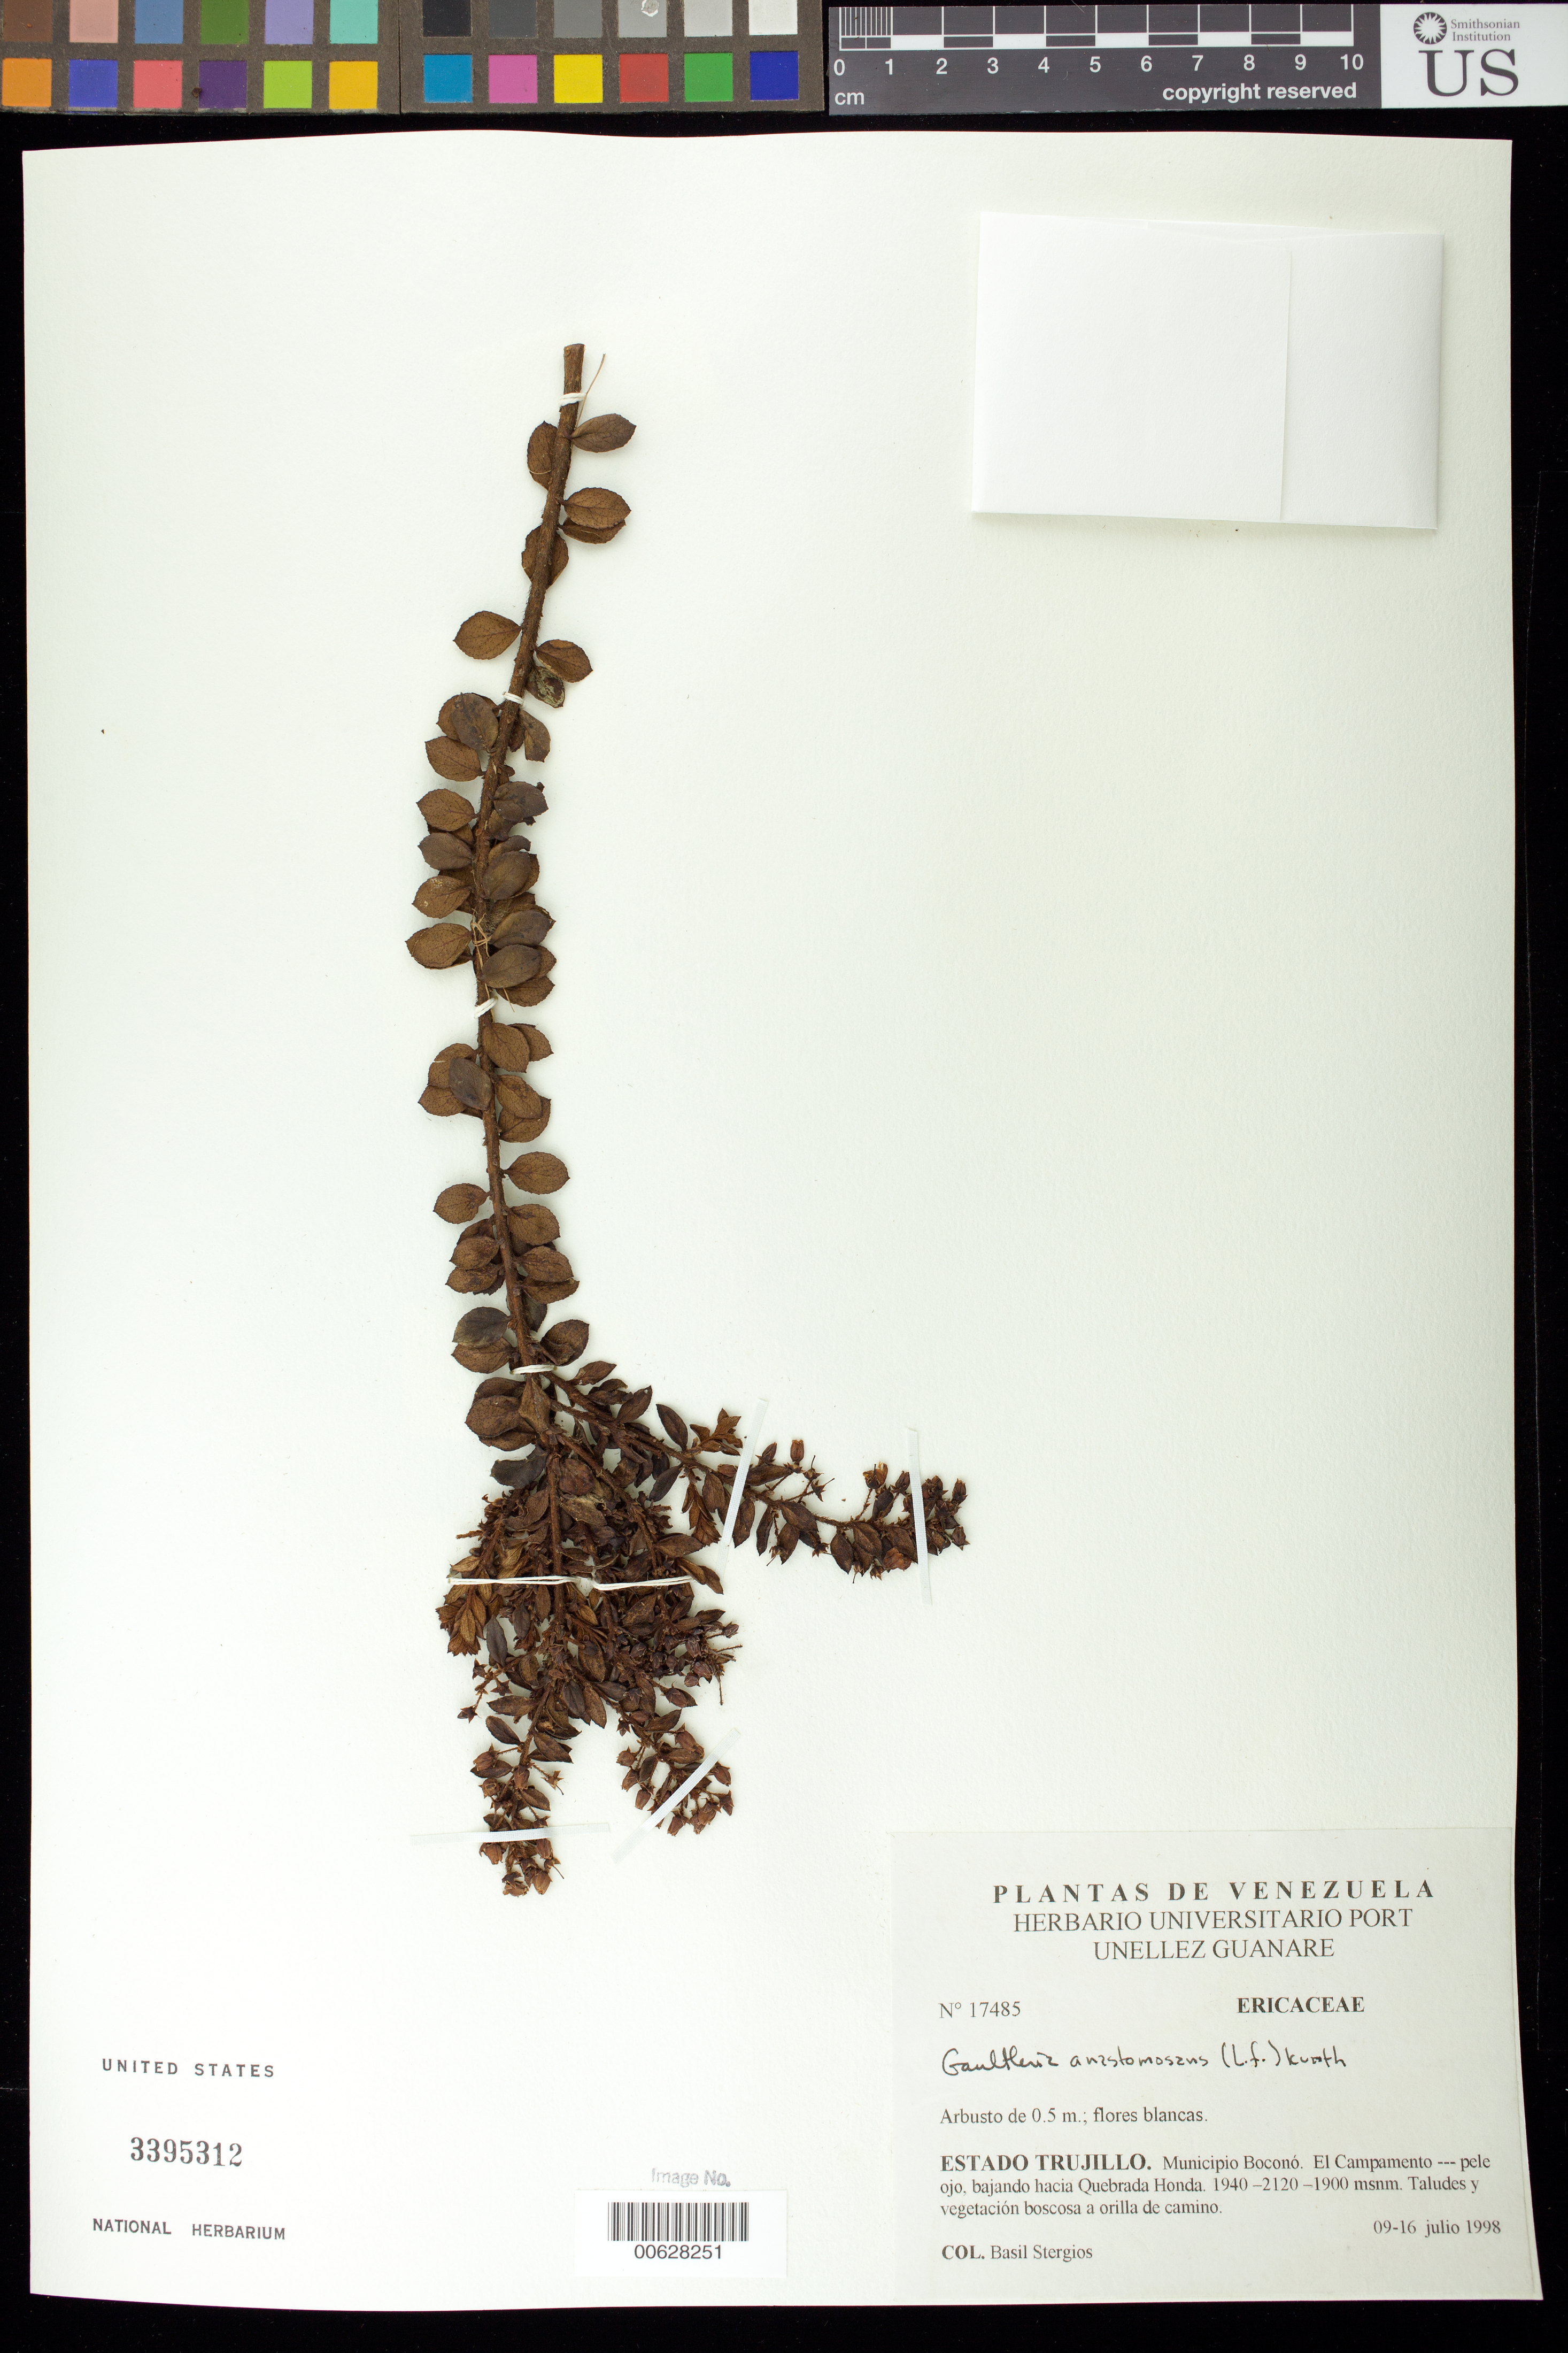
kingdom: Plantae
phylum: Tracheophyta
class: Magnoliopsida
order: Ericales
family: Ericaceae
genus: Gaultheria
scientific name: Gaultheria anastomosans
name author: (L. f.) Kunth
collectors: B. G. Stergios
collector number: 17485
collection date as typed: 09 Jul 1998 to 16 Jul 1998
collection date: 1998-07-09/1998-07-16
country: Venezuela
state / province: Trujillo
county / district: Boconó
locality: Parque Nacional Guaramacal, El campamento-pele ojo, bajando hacia Quebrada Honda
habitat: Taludes y vegetación boscosa a orilla de camino.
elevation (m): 1900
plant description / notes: PORT, US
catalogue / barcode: US 3395312